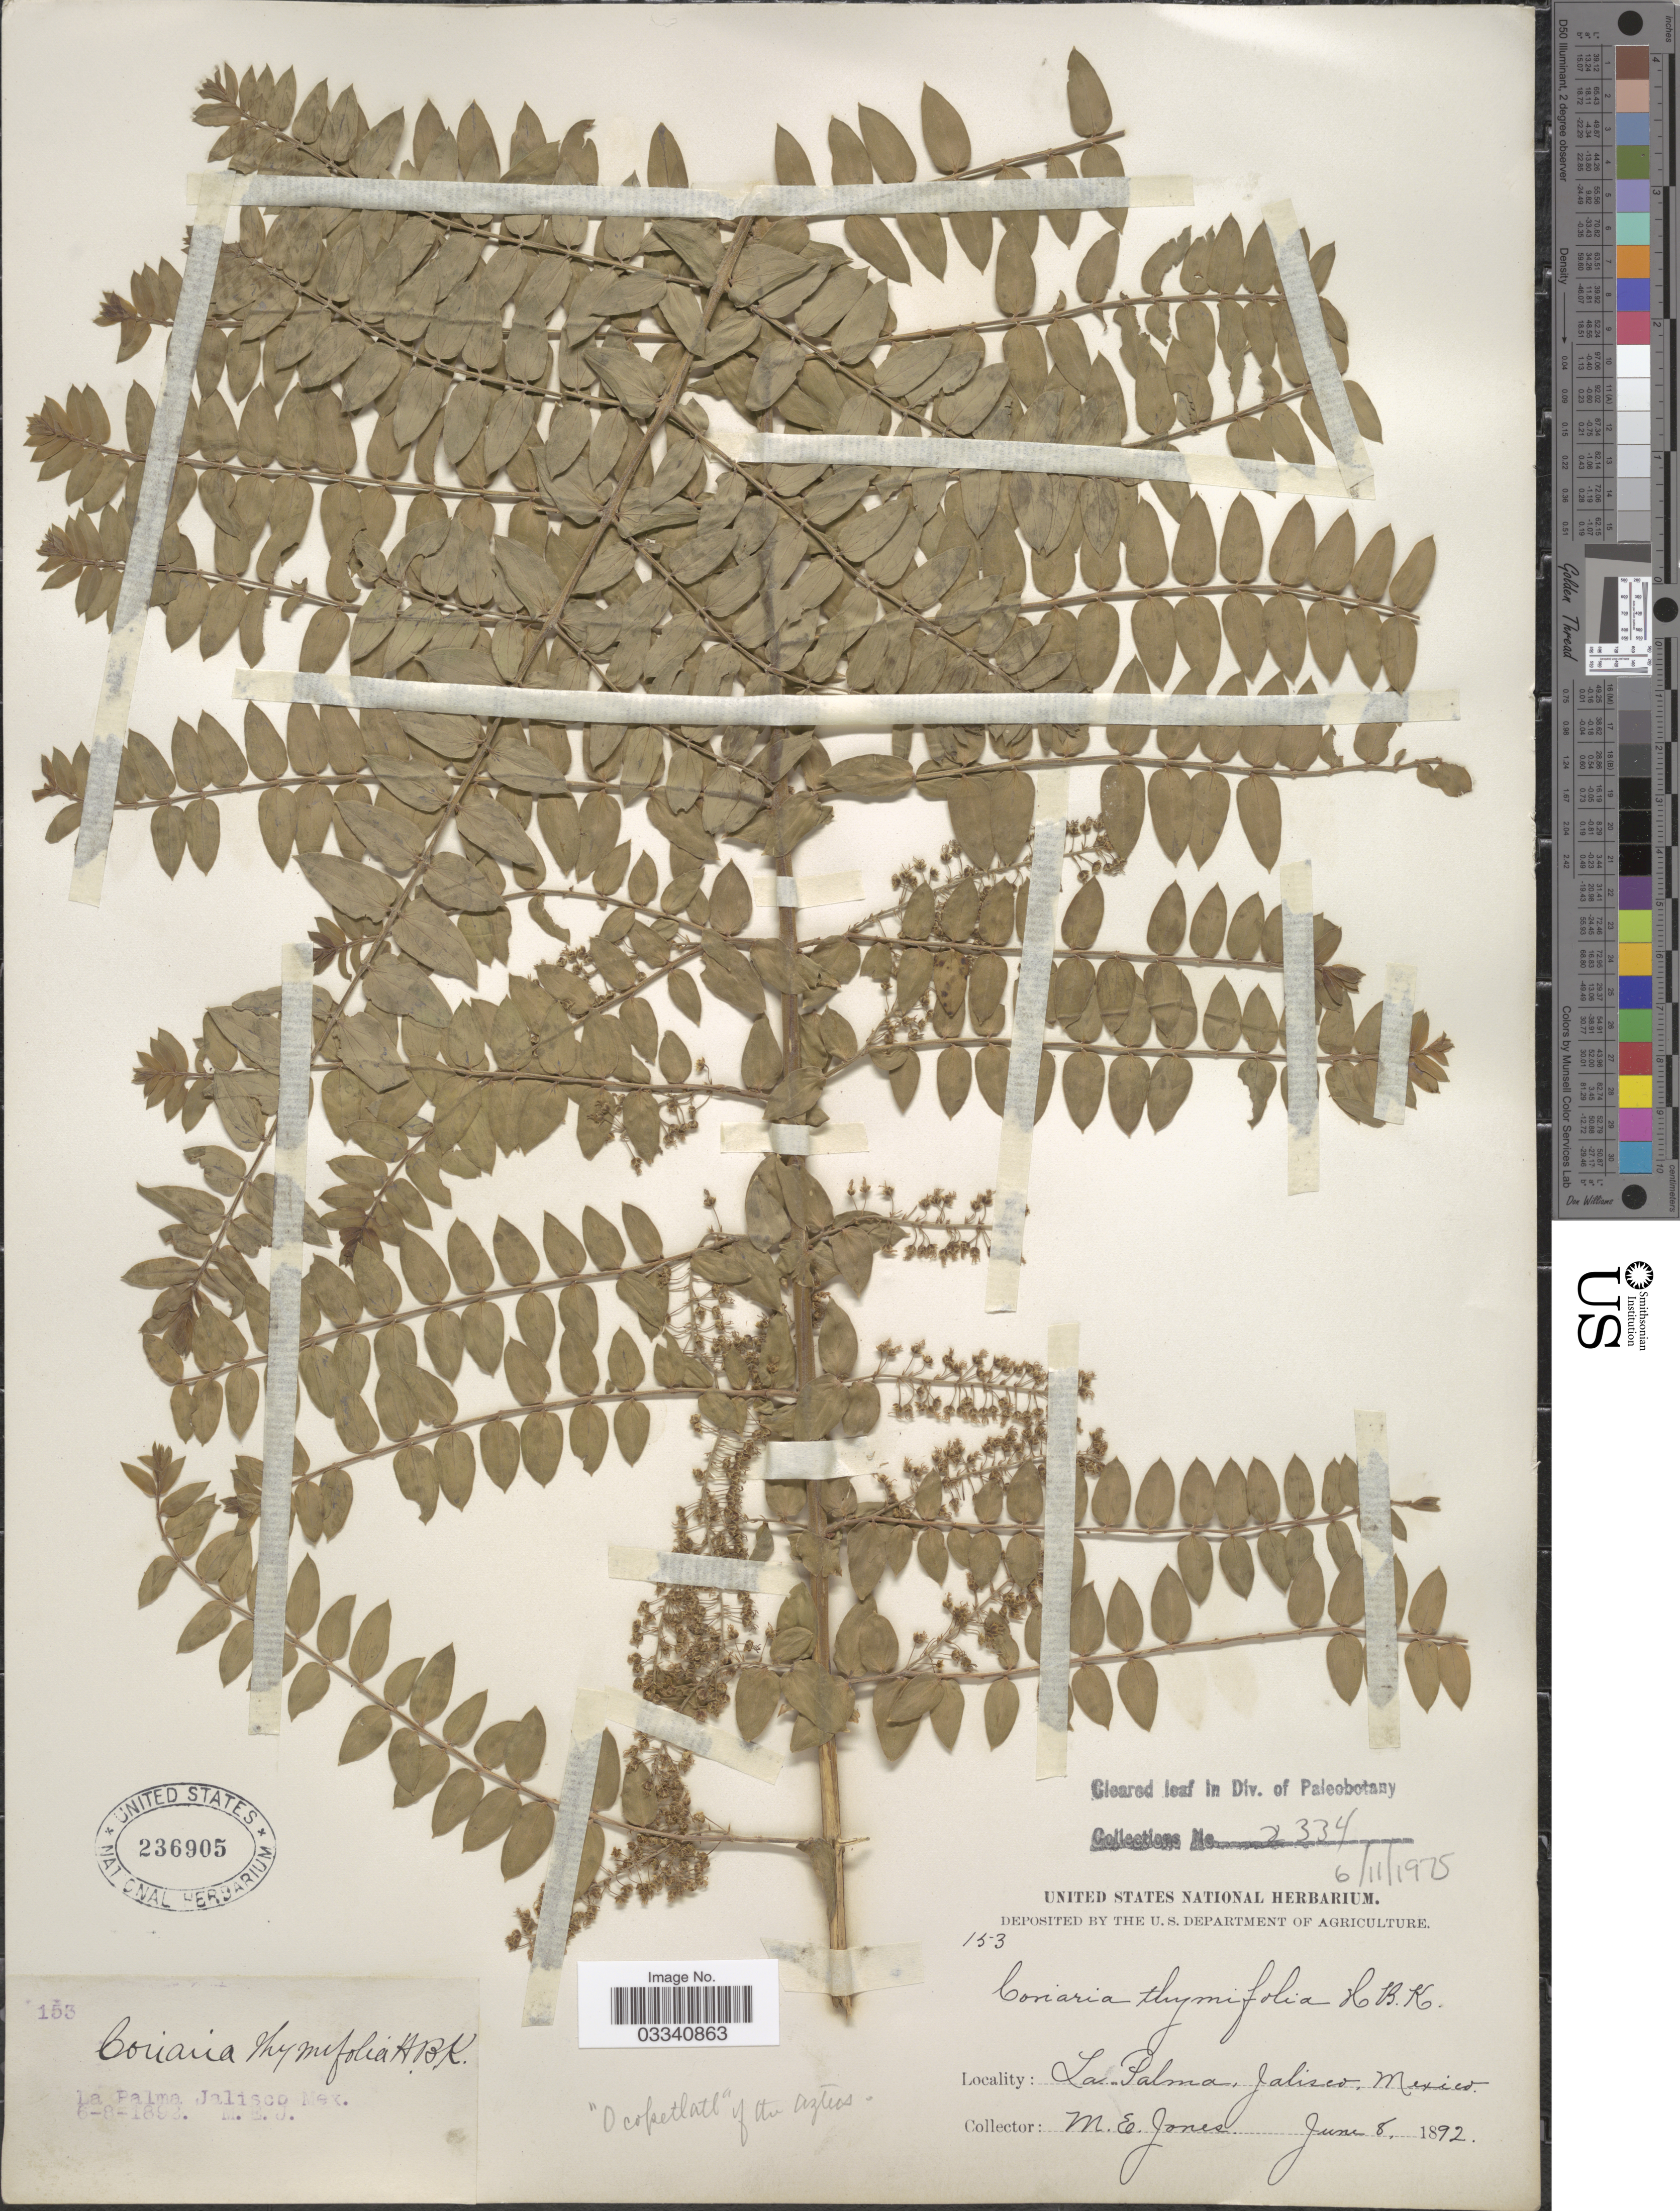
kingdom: Plantae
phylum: Tracheophyta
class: Magnoliopsida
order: Cucurbitales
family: Coriariaceae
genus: Coriaria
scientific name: Coriaria ruscifolia subsp. microphylla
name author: (Poir.) L.E. Skog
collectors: M. E. Jones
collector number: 153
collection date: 1892-06-08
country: Mexico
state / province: Jalisco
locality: La Palma.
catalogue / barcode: US 236905